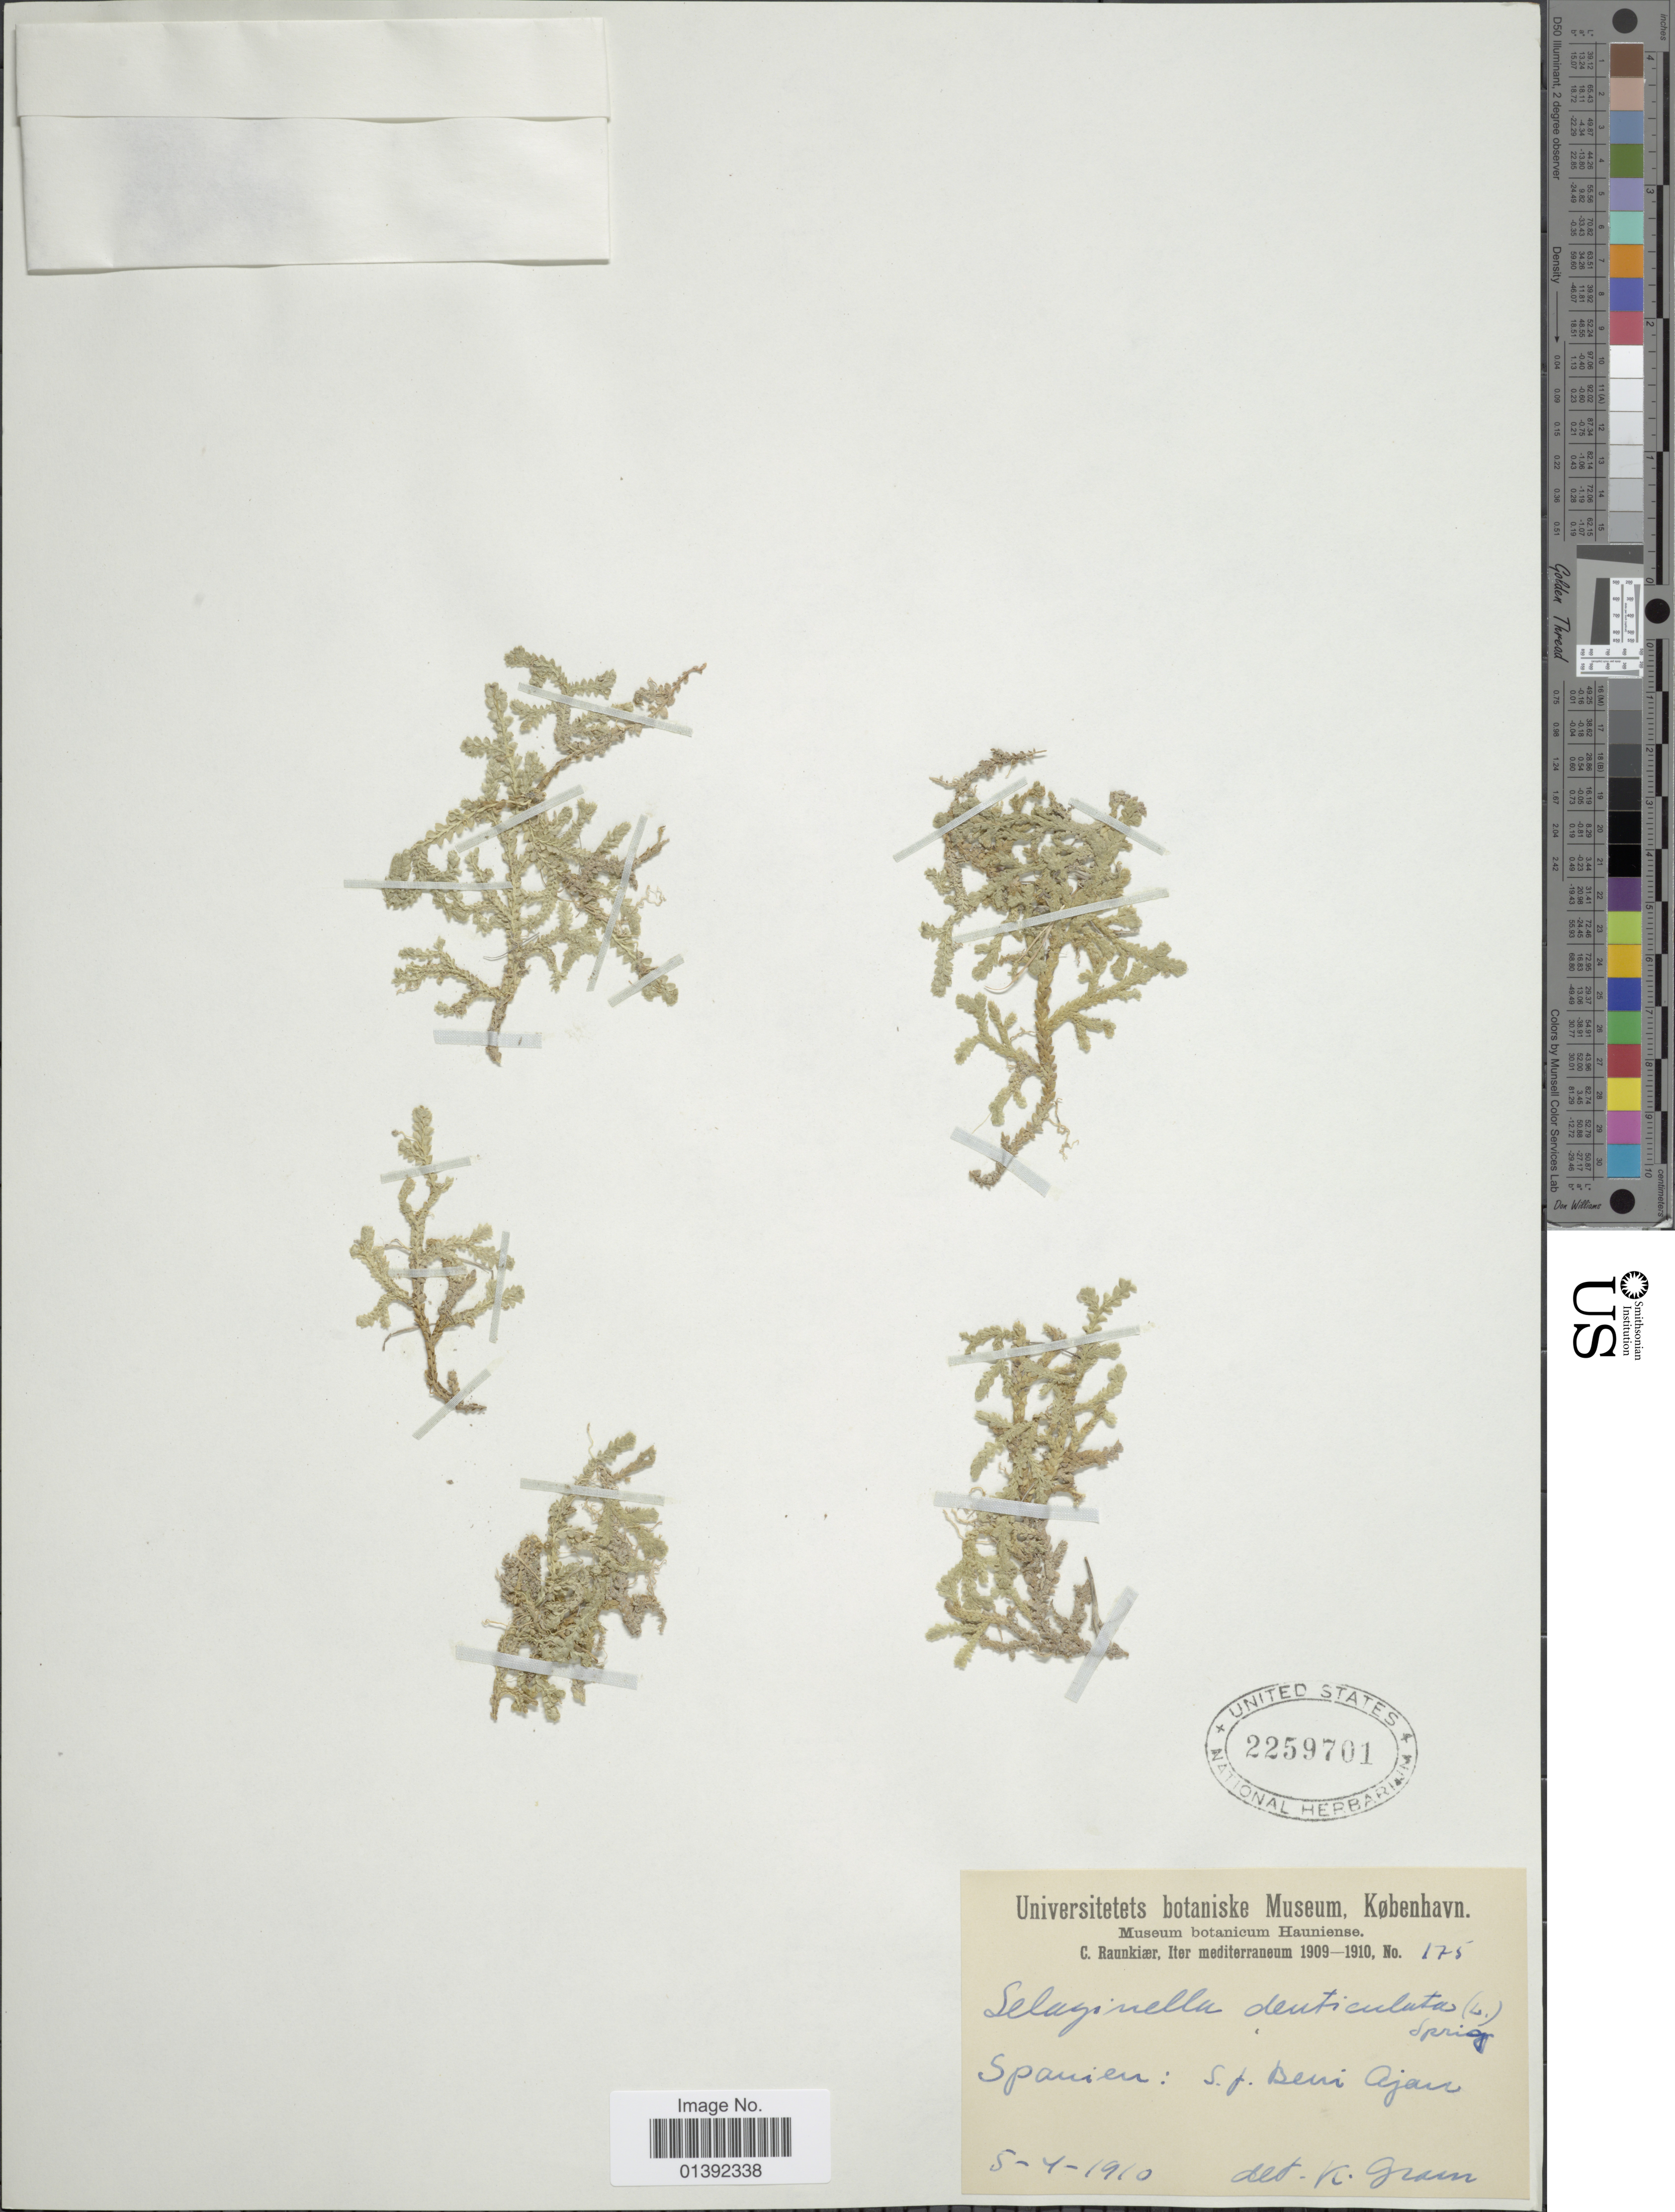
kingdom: Plantae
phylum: Tracheophyta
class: Lycopodiopsida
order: Selaginellales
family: Selaginellaceae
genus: Selaginella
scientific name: Selaginella denticulata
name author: (L.) Spring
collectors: C. C. Raunkiaer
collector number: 175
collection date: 1910-04-05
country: Spain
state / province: Murcia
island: Canary Is.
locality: St. Beni Ajair (Beniaján)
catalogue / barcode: US 2259701